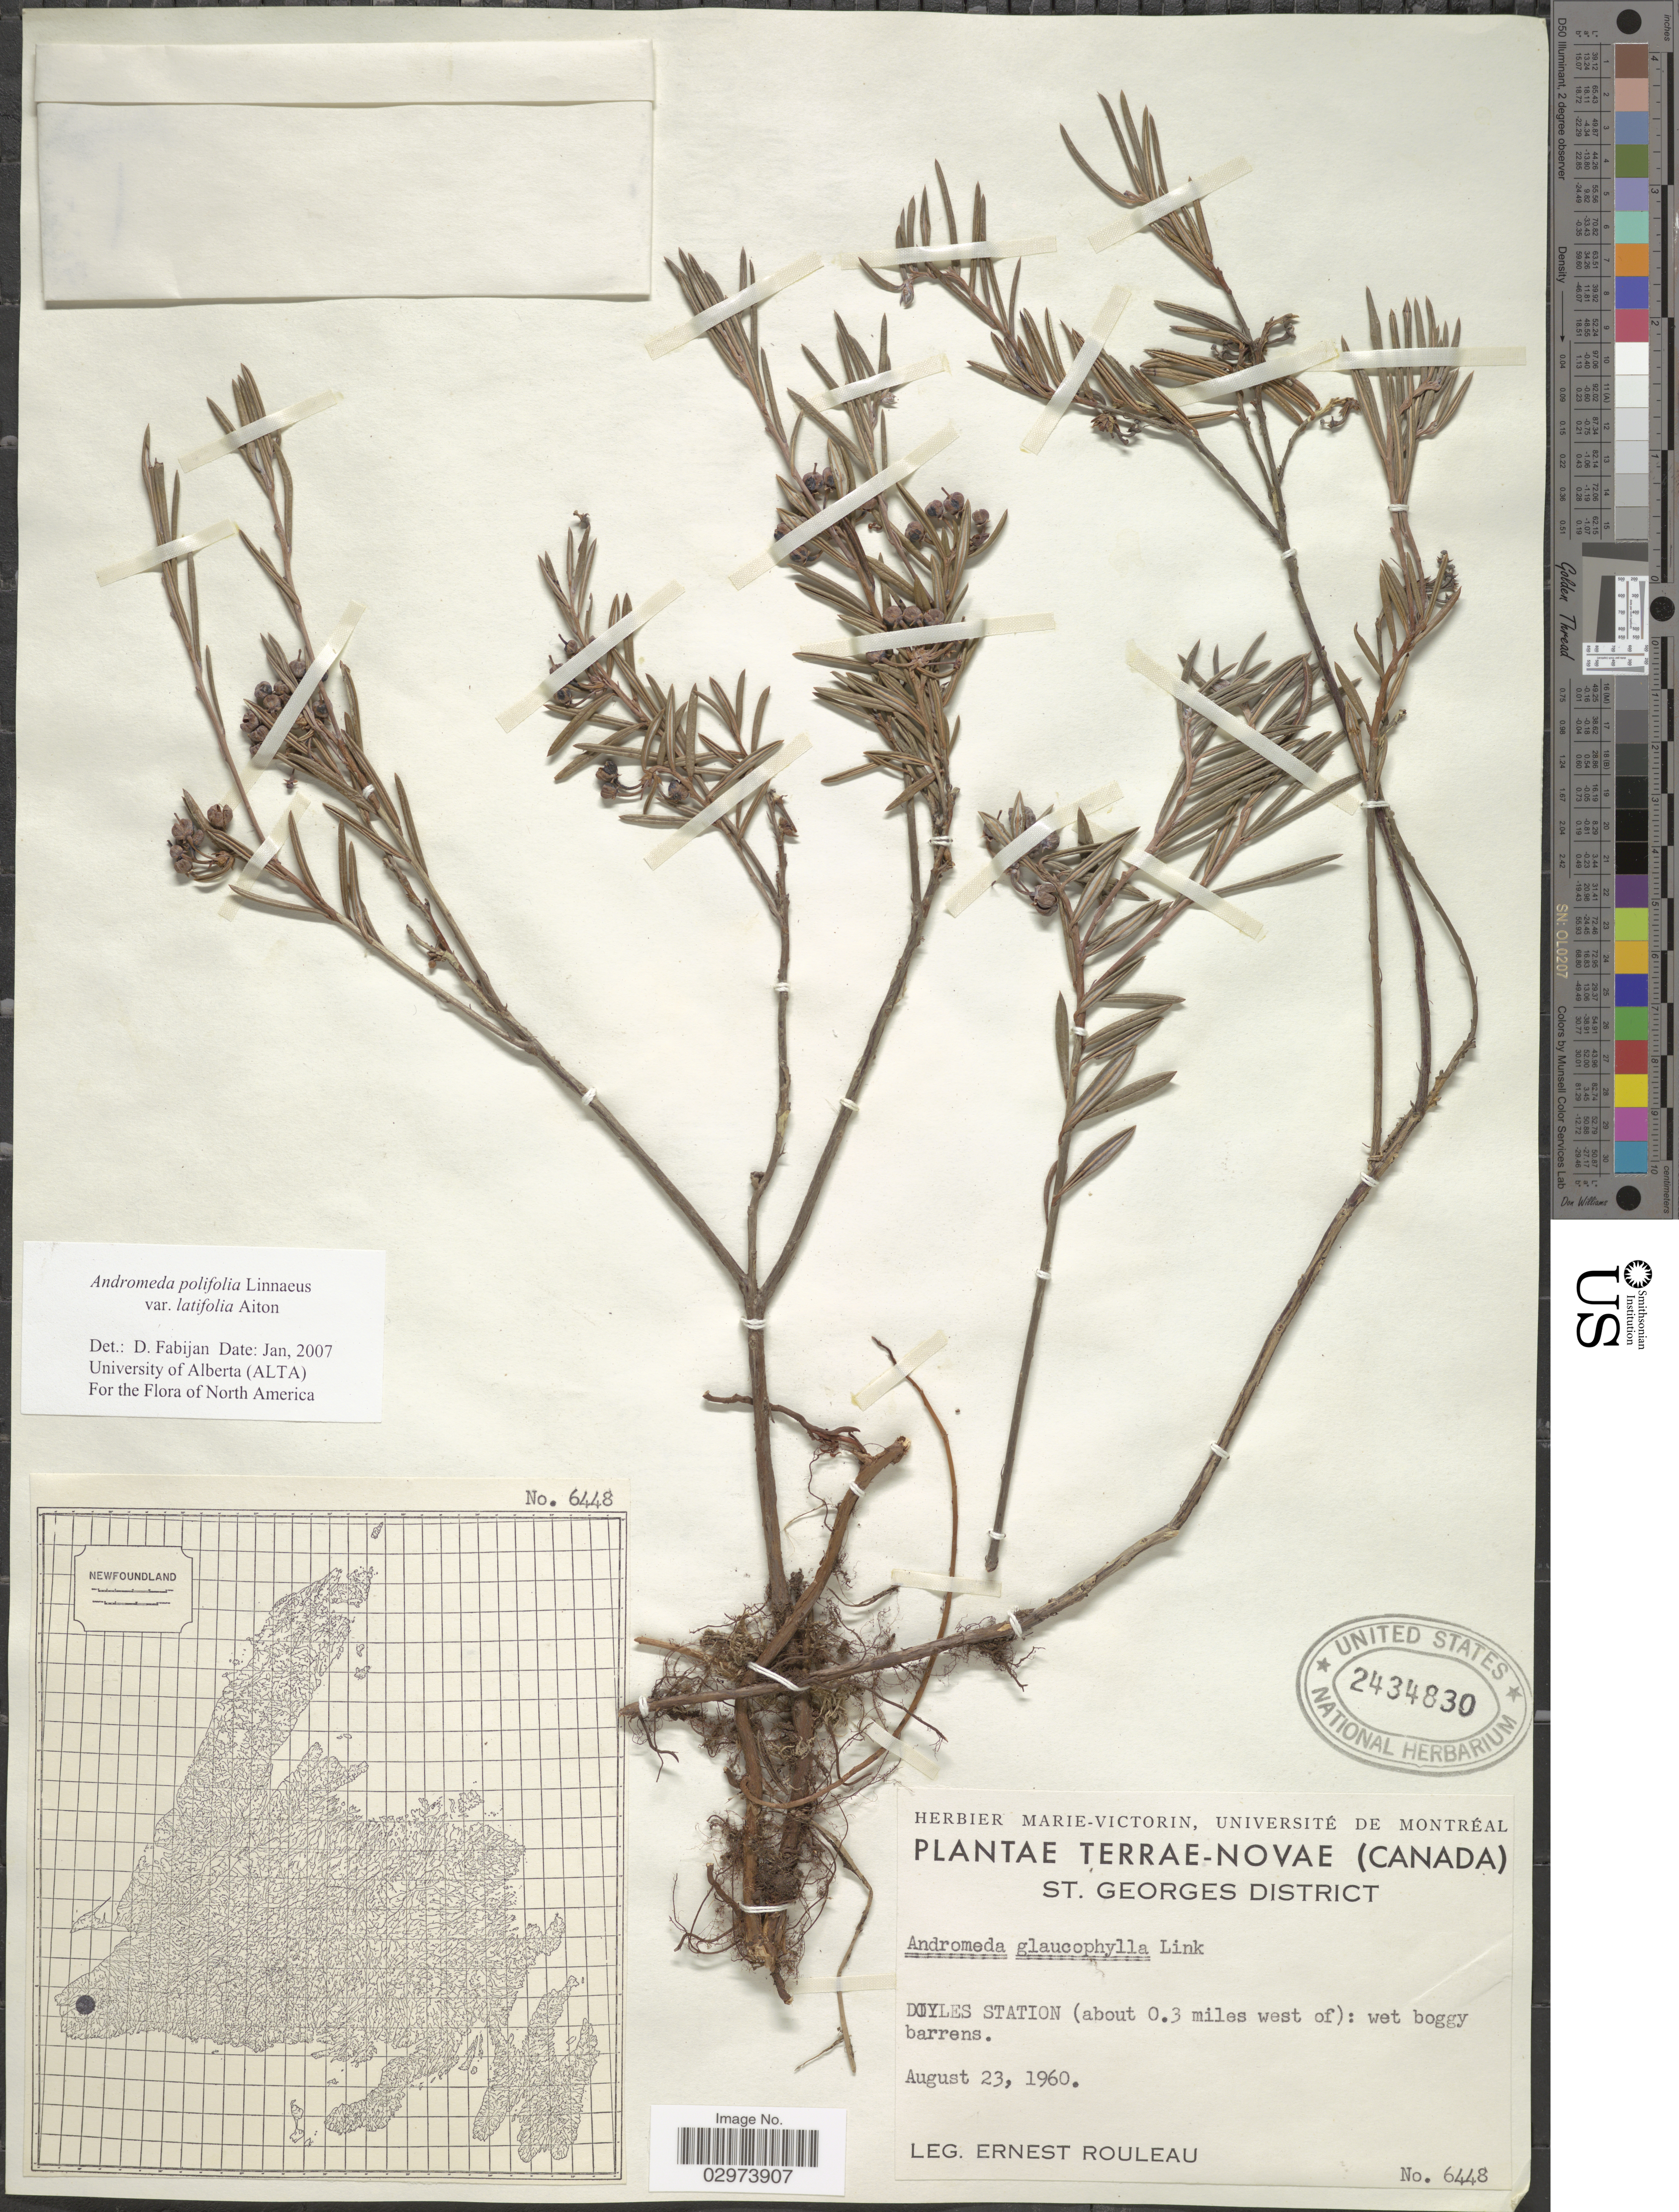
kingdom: Plantae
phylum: Tracheophyta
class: Magnoliopsida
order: Ericales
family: Ericaceae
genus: Andromeda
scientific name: Andromeda polifolia var. latifolia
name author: Aiton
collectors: J. Rouleau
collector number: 6448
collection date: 1960-08-23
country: Canada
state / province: Newfoundland and Labrador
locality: Terrae-Novae. St. Georges District. Doyles Station (about 0.3 miles west of).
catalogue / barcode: US 2434830